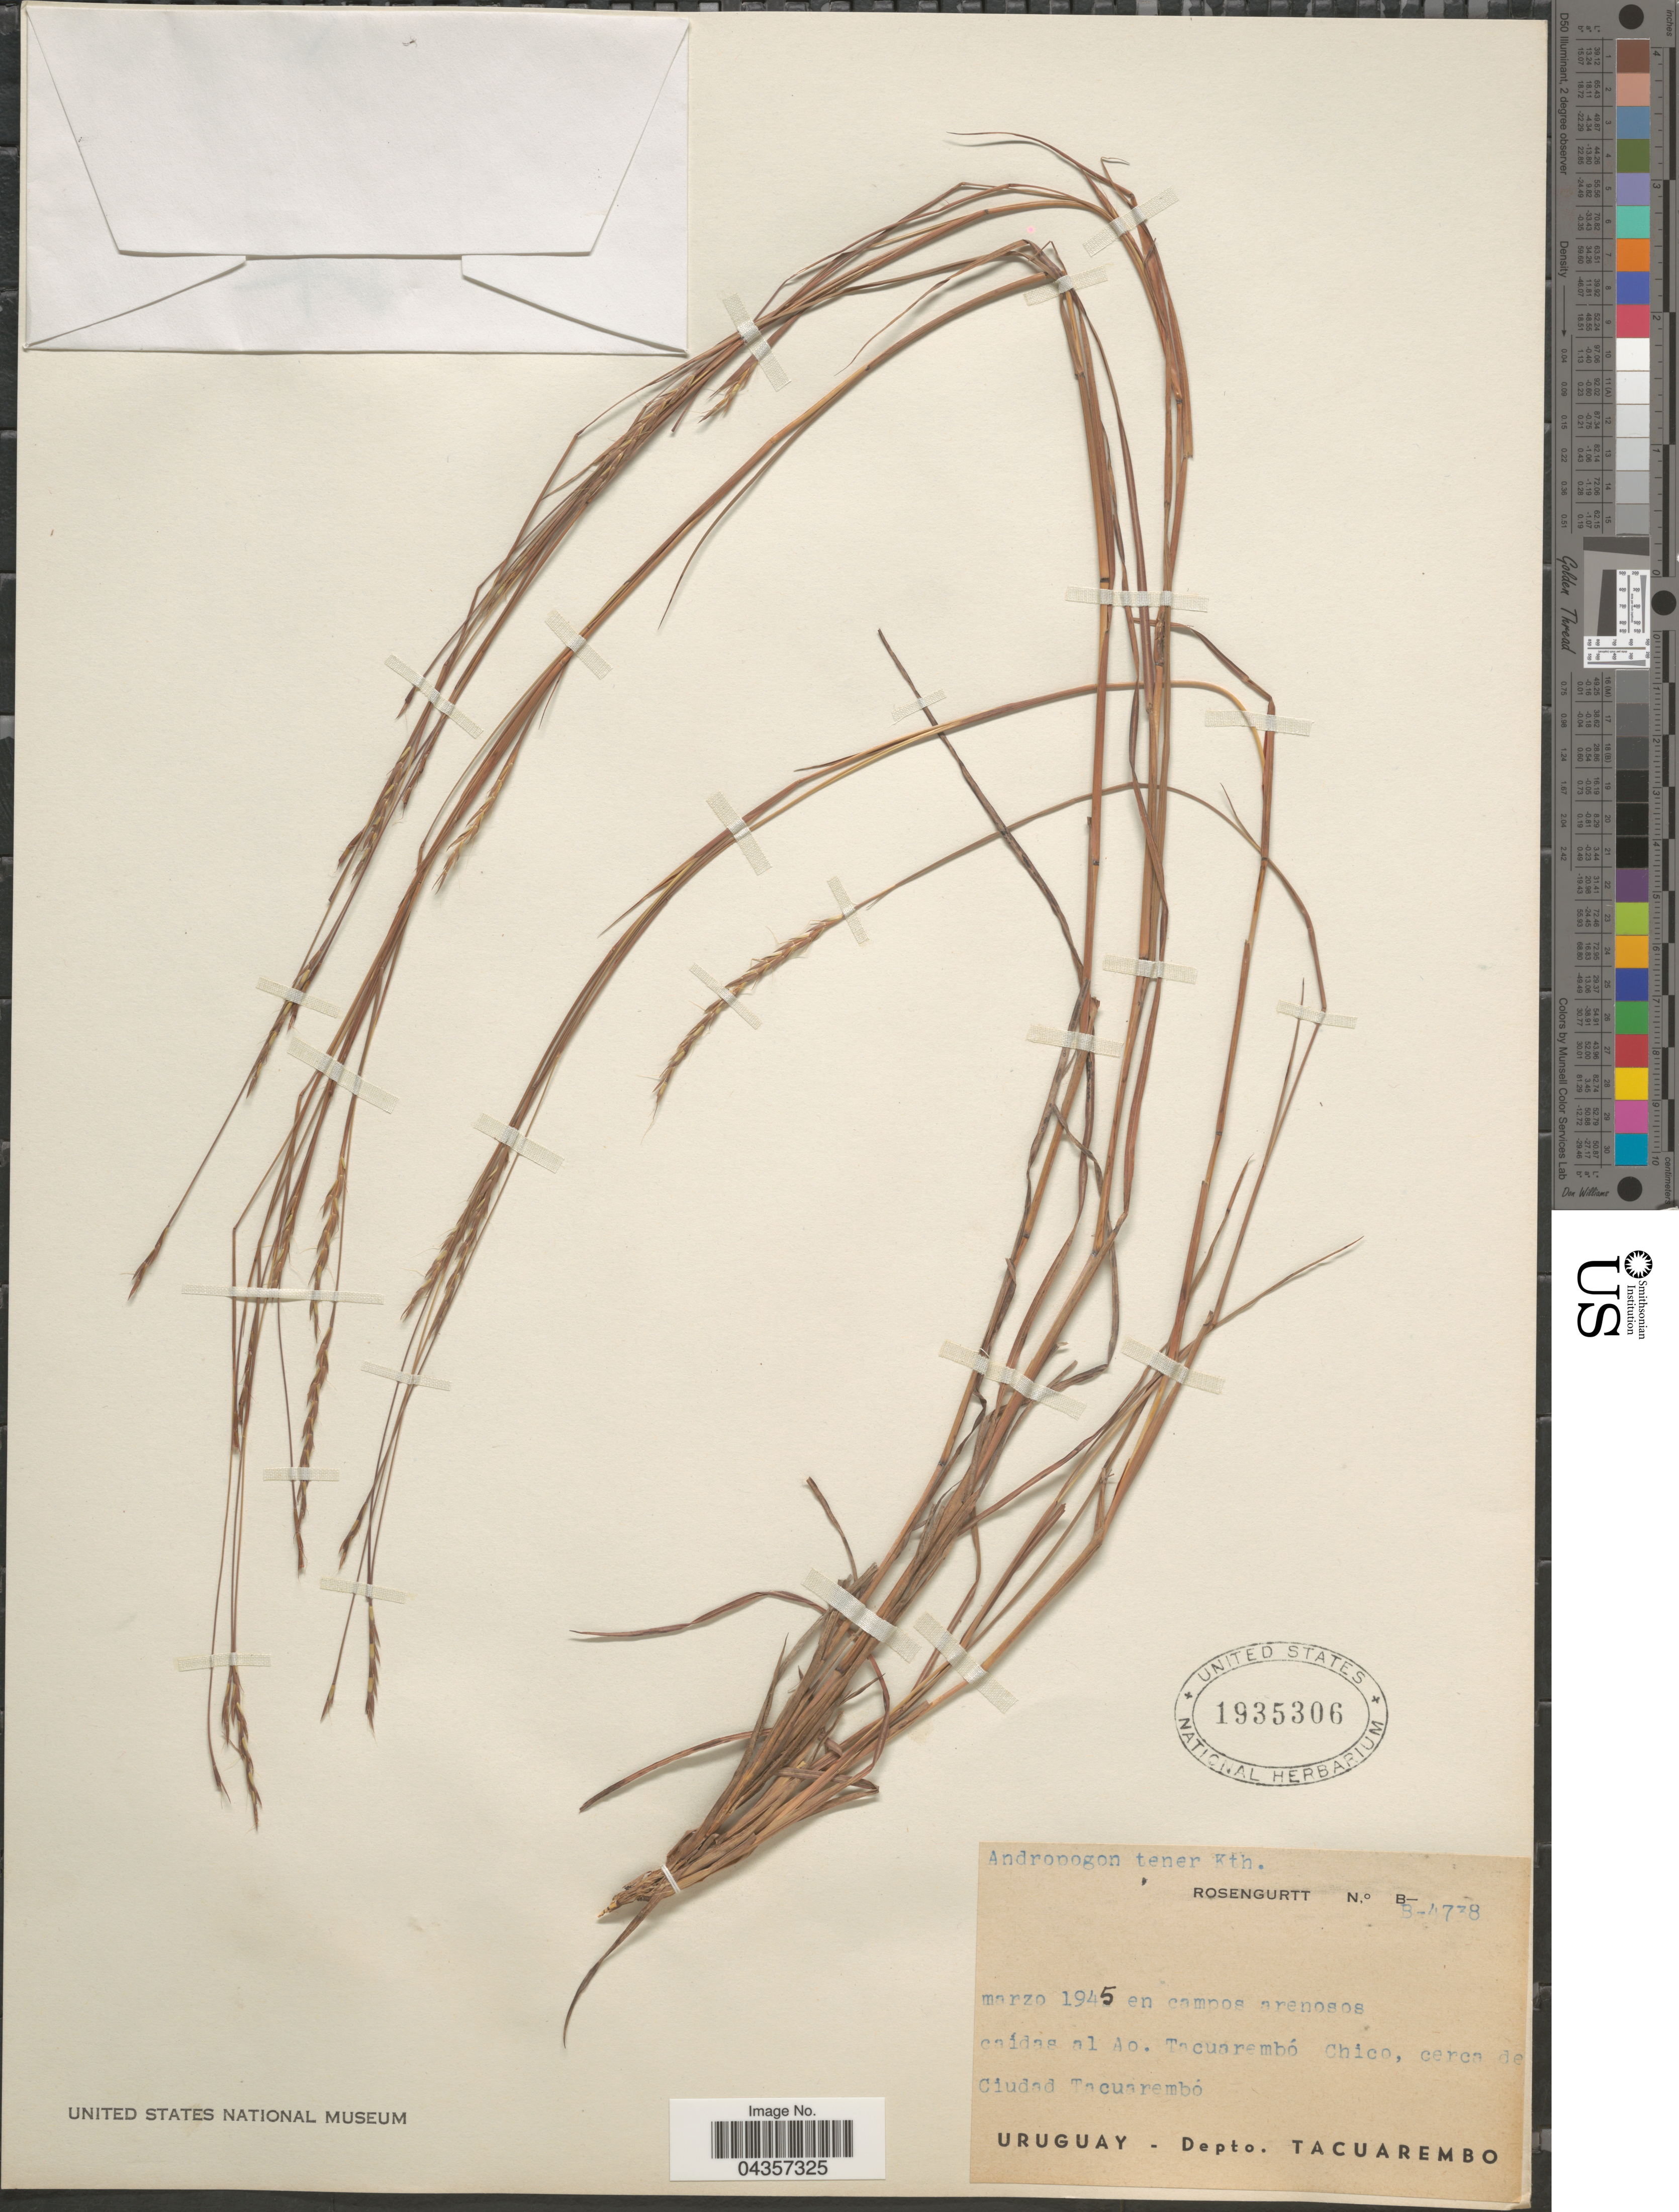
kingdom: Plantae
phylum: Tracheophyta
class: Liliopsida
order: Poales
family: Poaceae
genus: Schizachyrium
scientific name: Schizachyrium tenerum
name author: Nees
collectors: Rosengurtt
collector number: B-4738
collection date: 1945-03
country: Uruguay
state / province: Tacuarembó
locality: En campos arenosos caidas al Ao. Tacuarembó Chico, cerea de Ciudad Tacuarembó. Depto. Tacuarembo.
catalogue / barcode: US 1935306